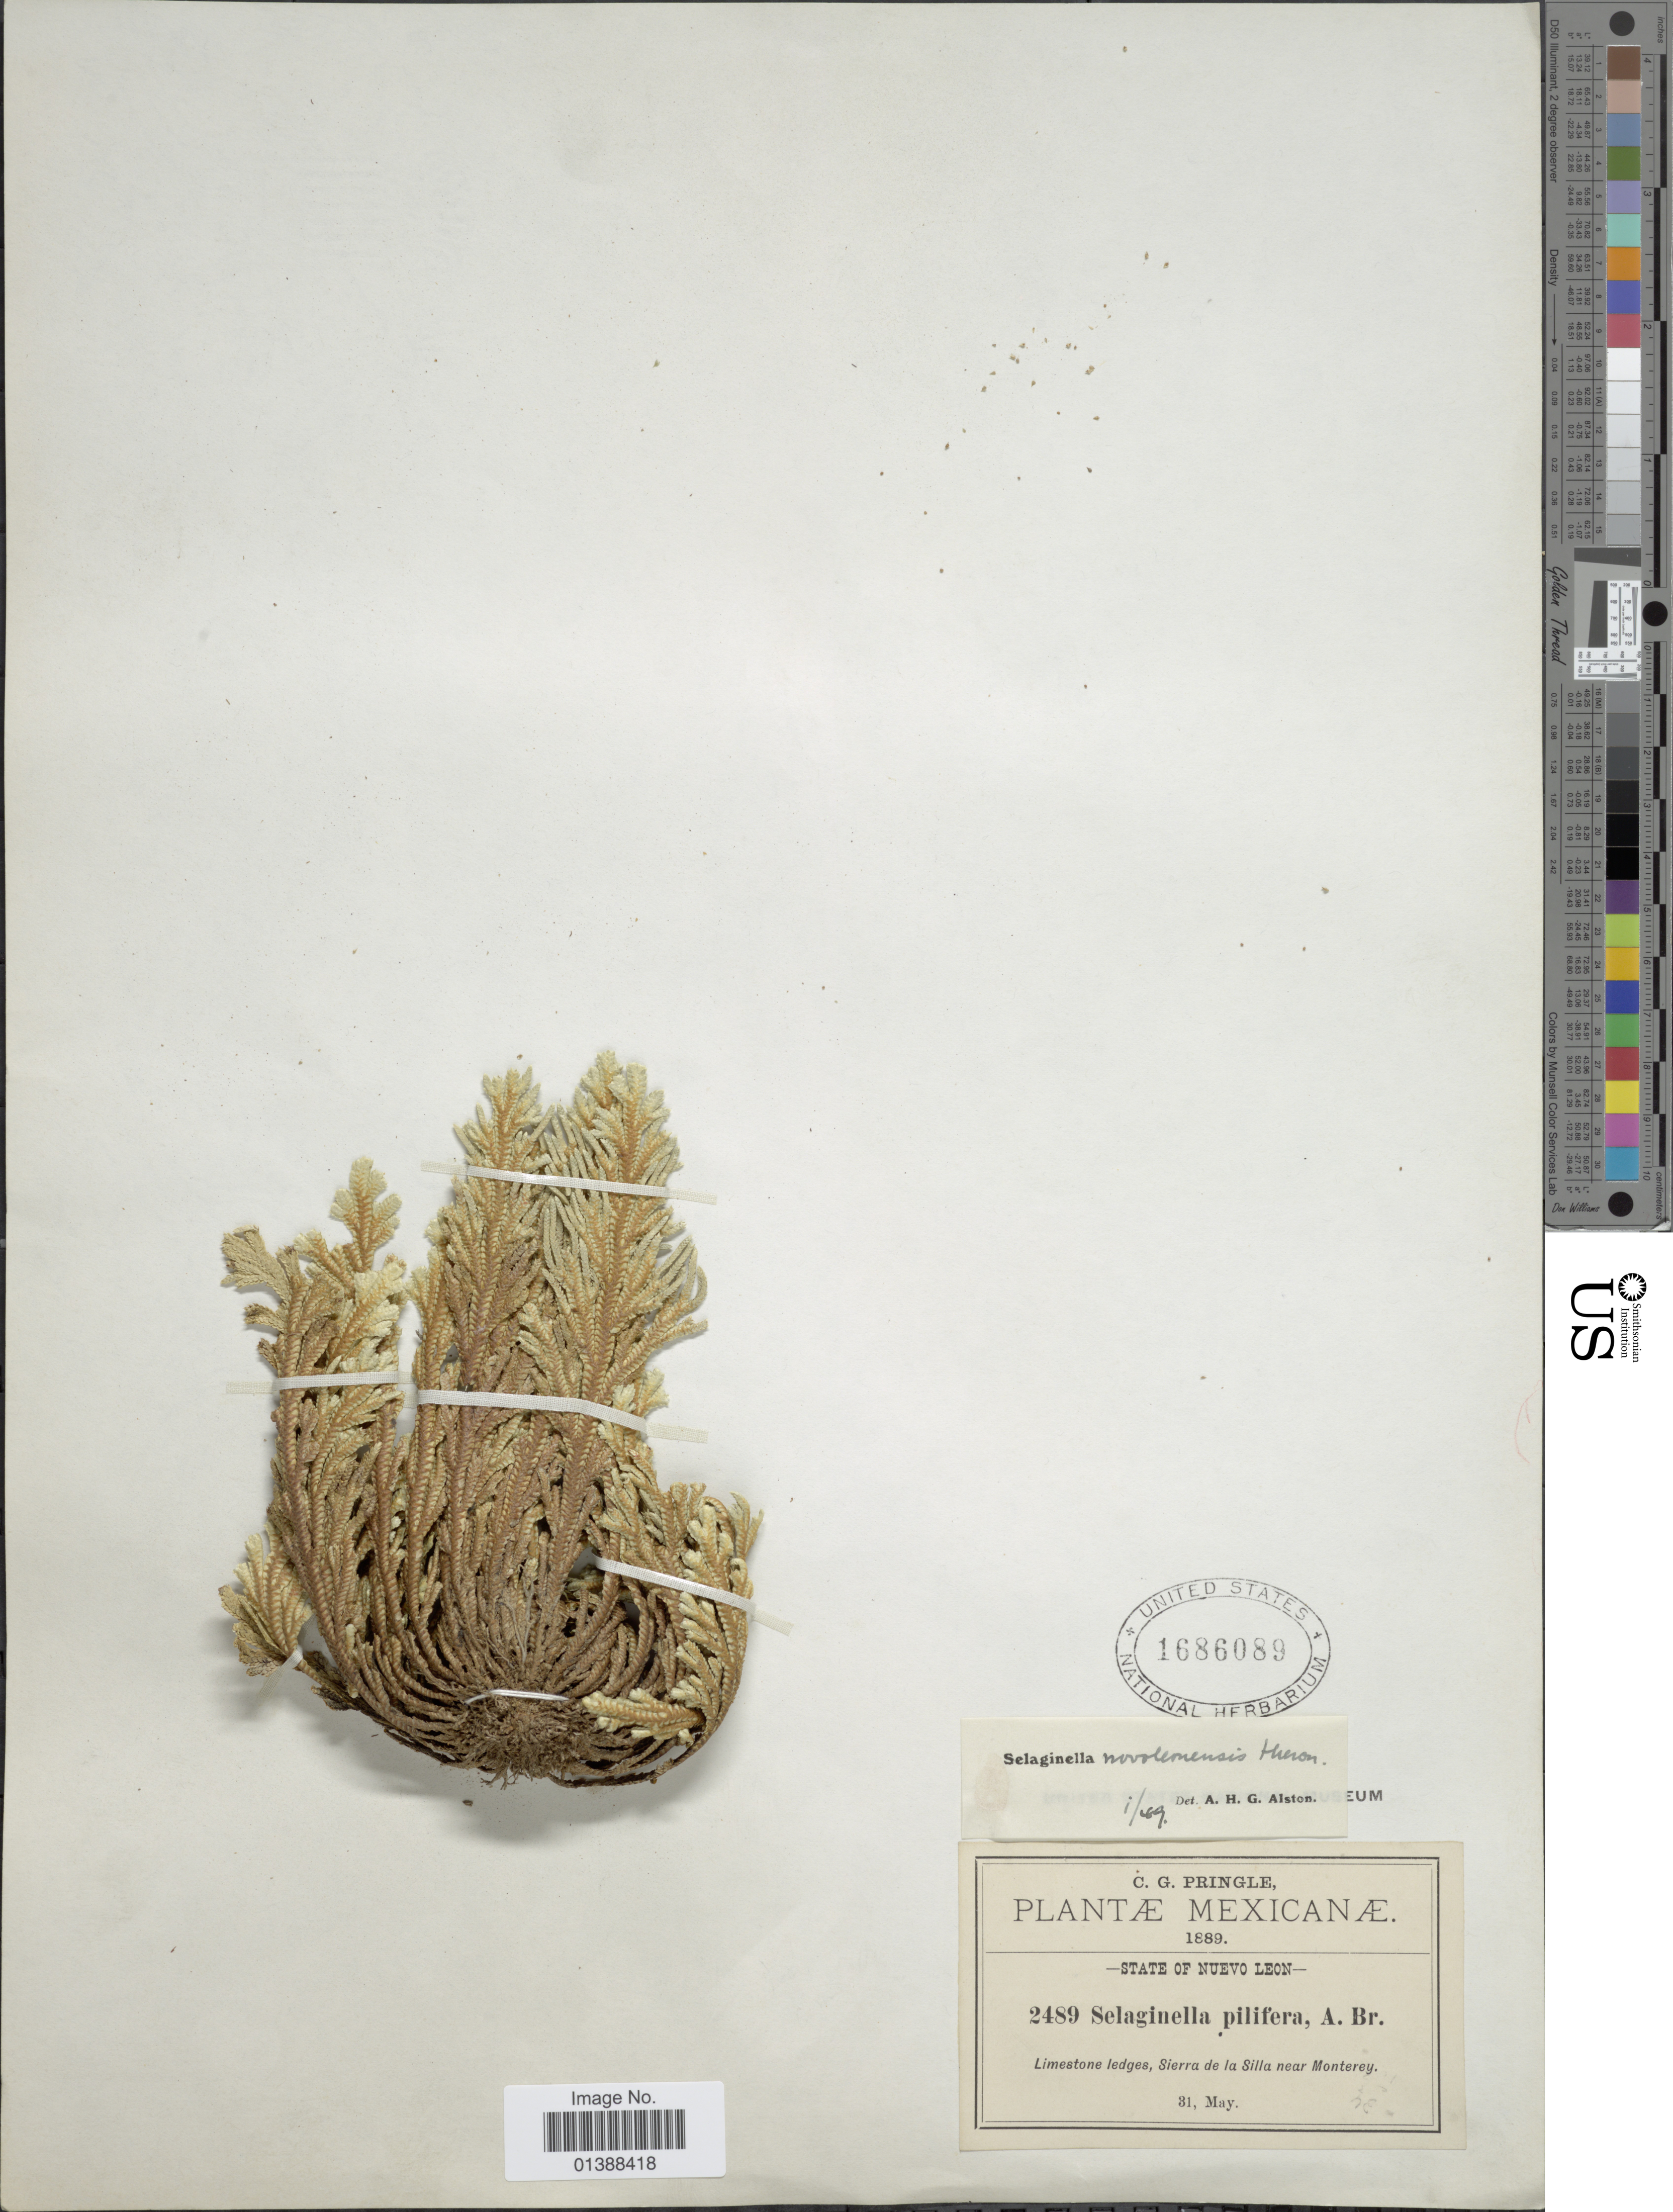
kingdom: Plantae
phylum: Tracheophyta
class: Lycopodiopsida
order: Selaginellales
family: Selaginellaceae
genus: Selaginella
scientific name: Selaginella novoleonensis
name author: Hieron.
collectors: C. G. Pringle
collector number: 2489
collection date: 1889-05-31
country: Mexico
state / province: Nuevo León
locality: Limestone ledges, Sierra de la Silla near Monterey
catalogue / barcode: US 1686089